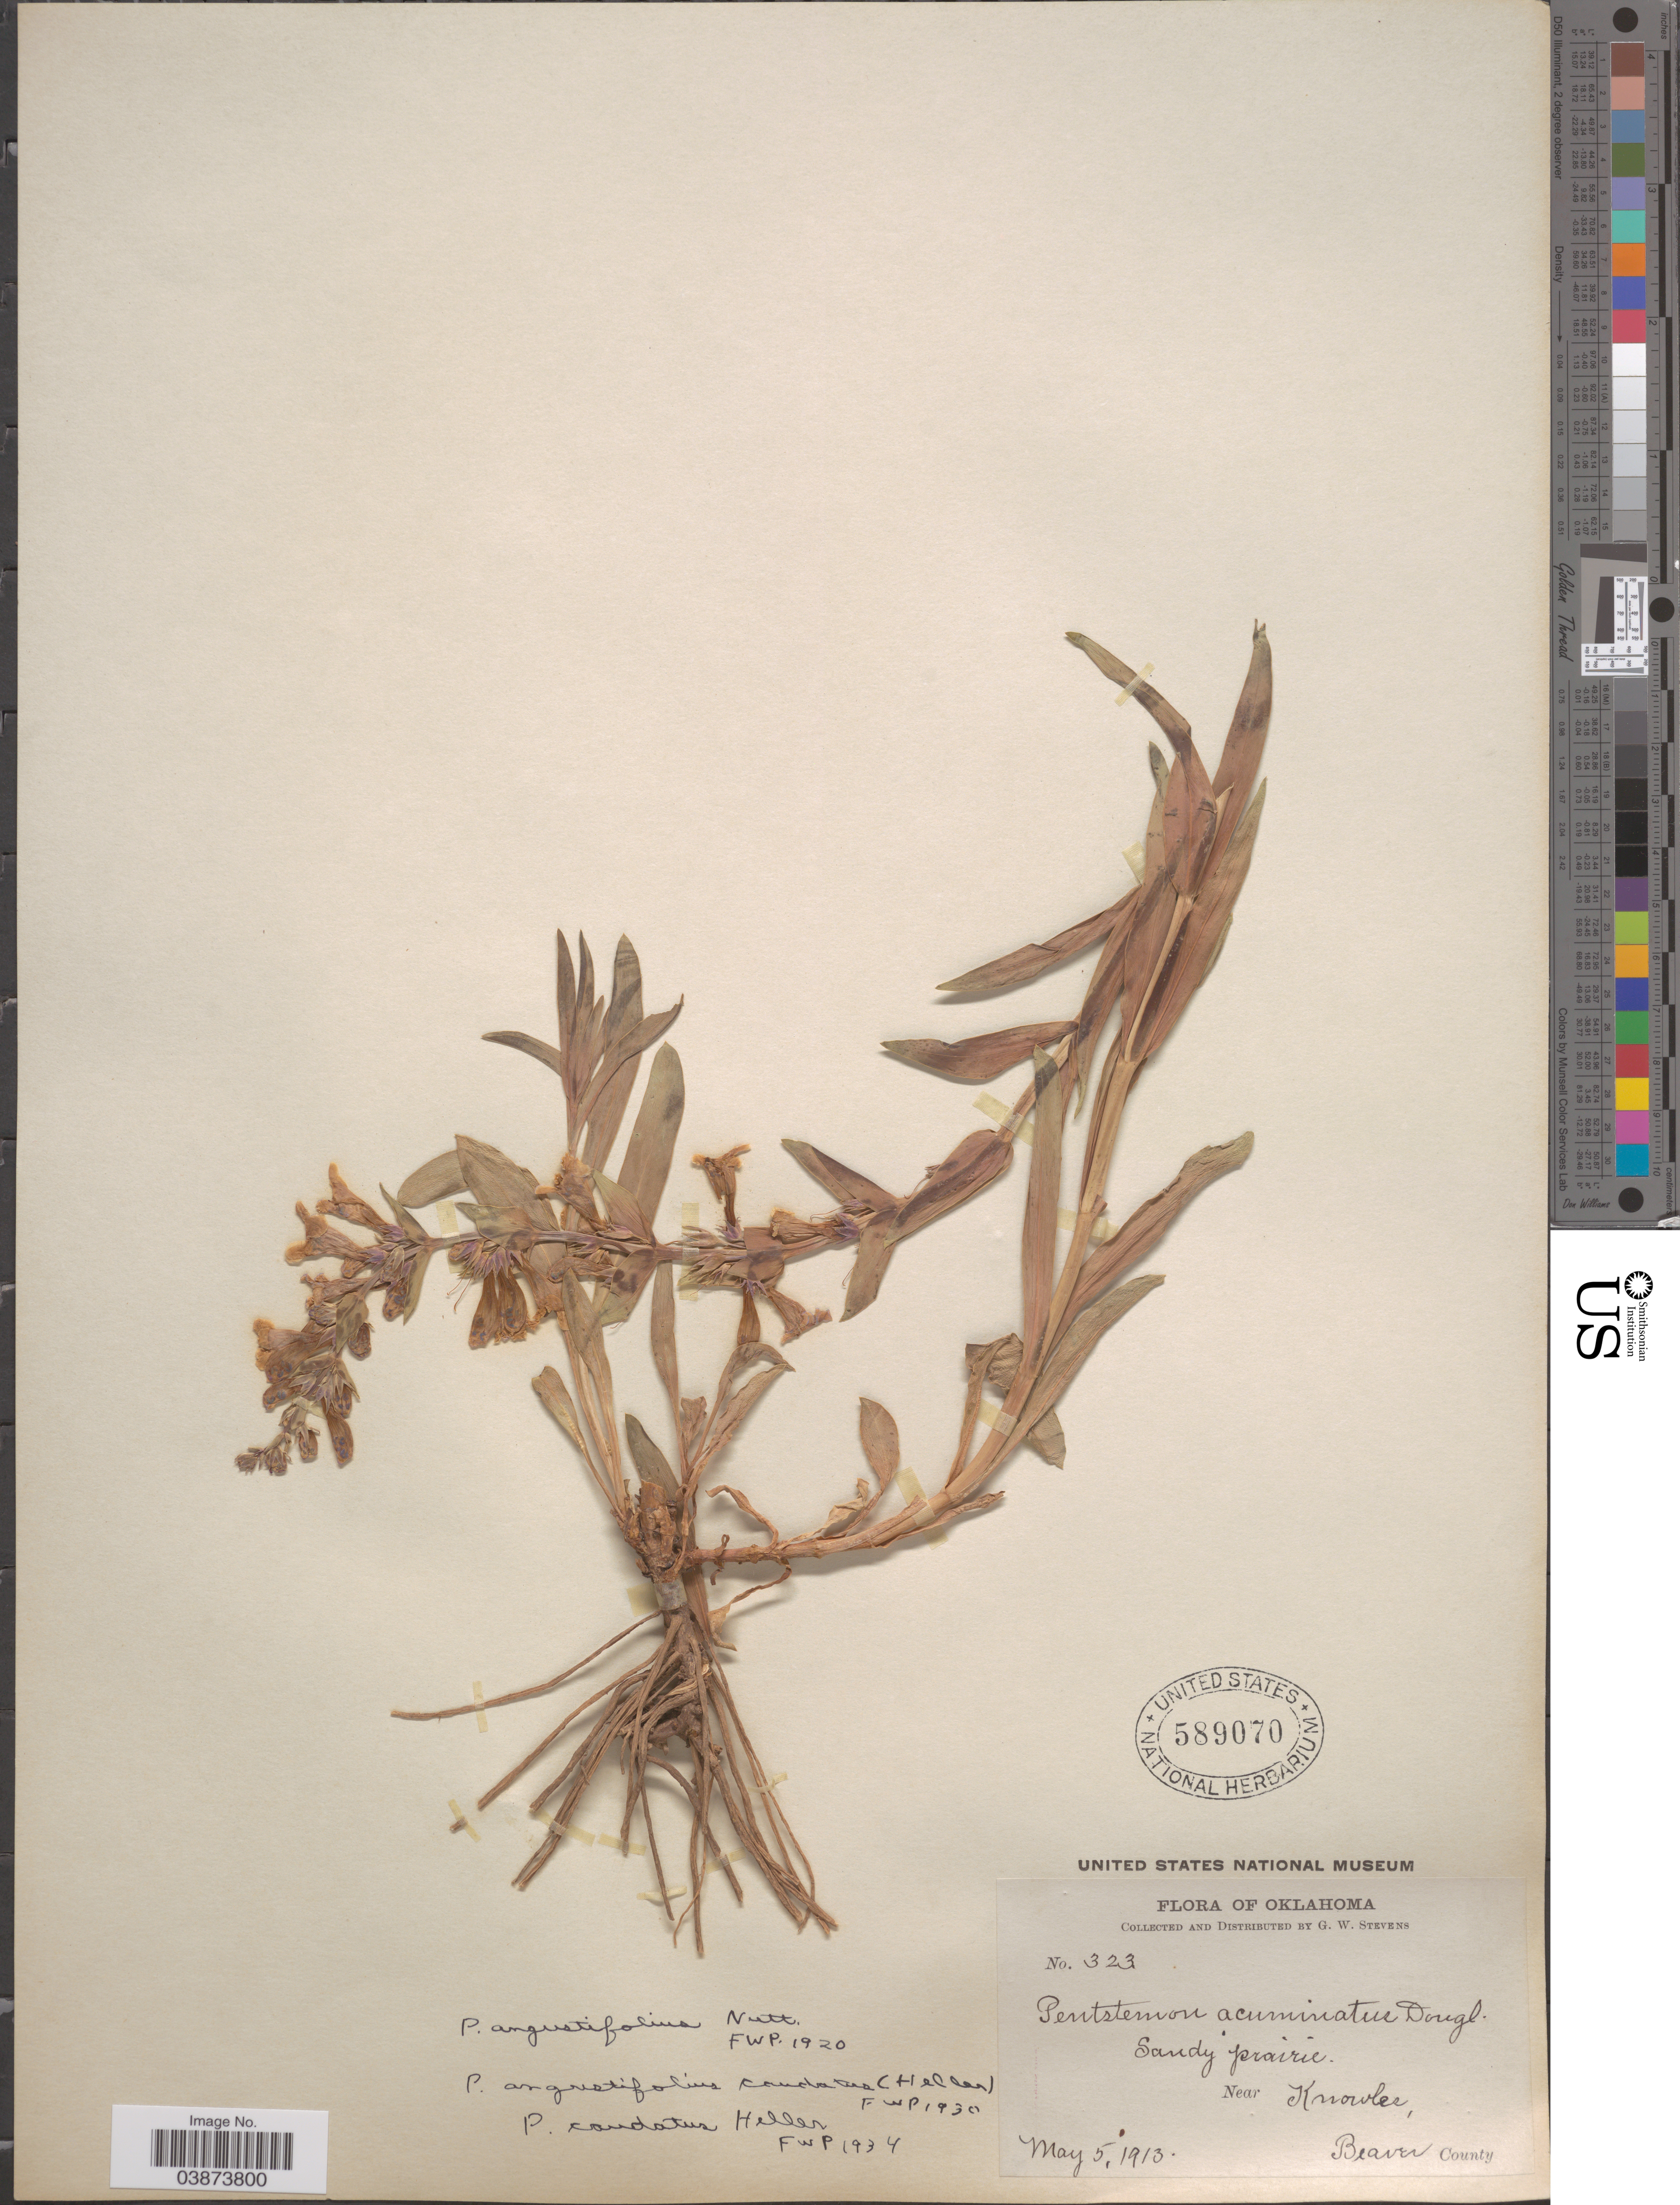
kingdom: Plantae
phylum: Tracheophyta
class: Magnoliopsida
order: Lamiales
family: Plantaginaceae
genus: Penstemon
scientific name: Penstemon caudatus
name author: A. Heller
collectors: G. W. Stevens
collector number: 323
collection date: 1913-05-05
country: United States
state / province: Oklahoma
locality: Sandy prairie. Near knowles, Beaver County.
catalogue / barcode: US 589070